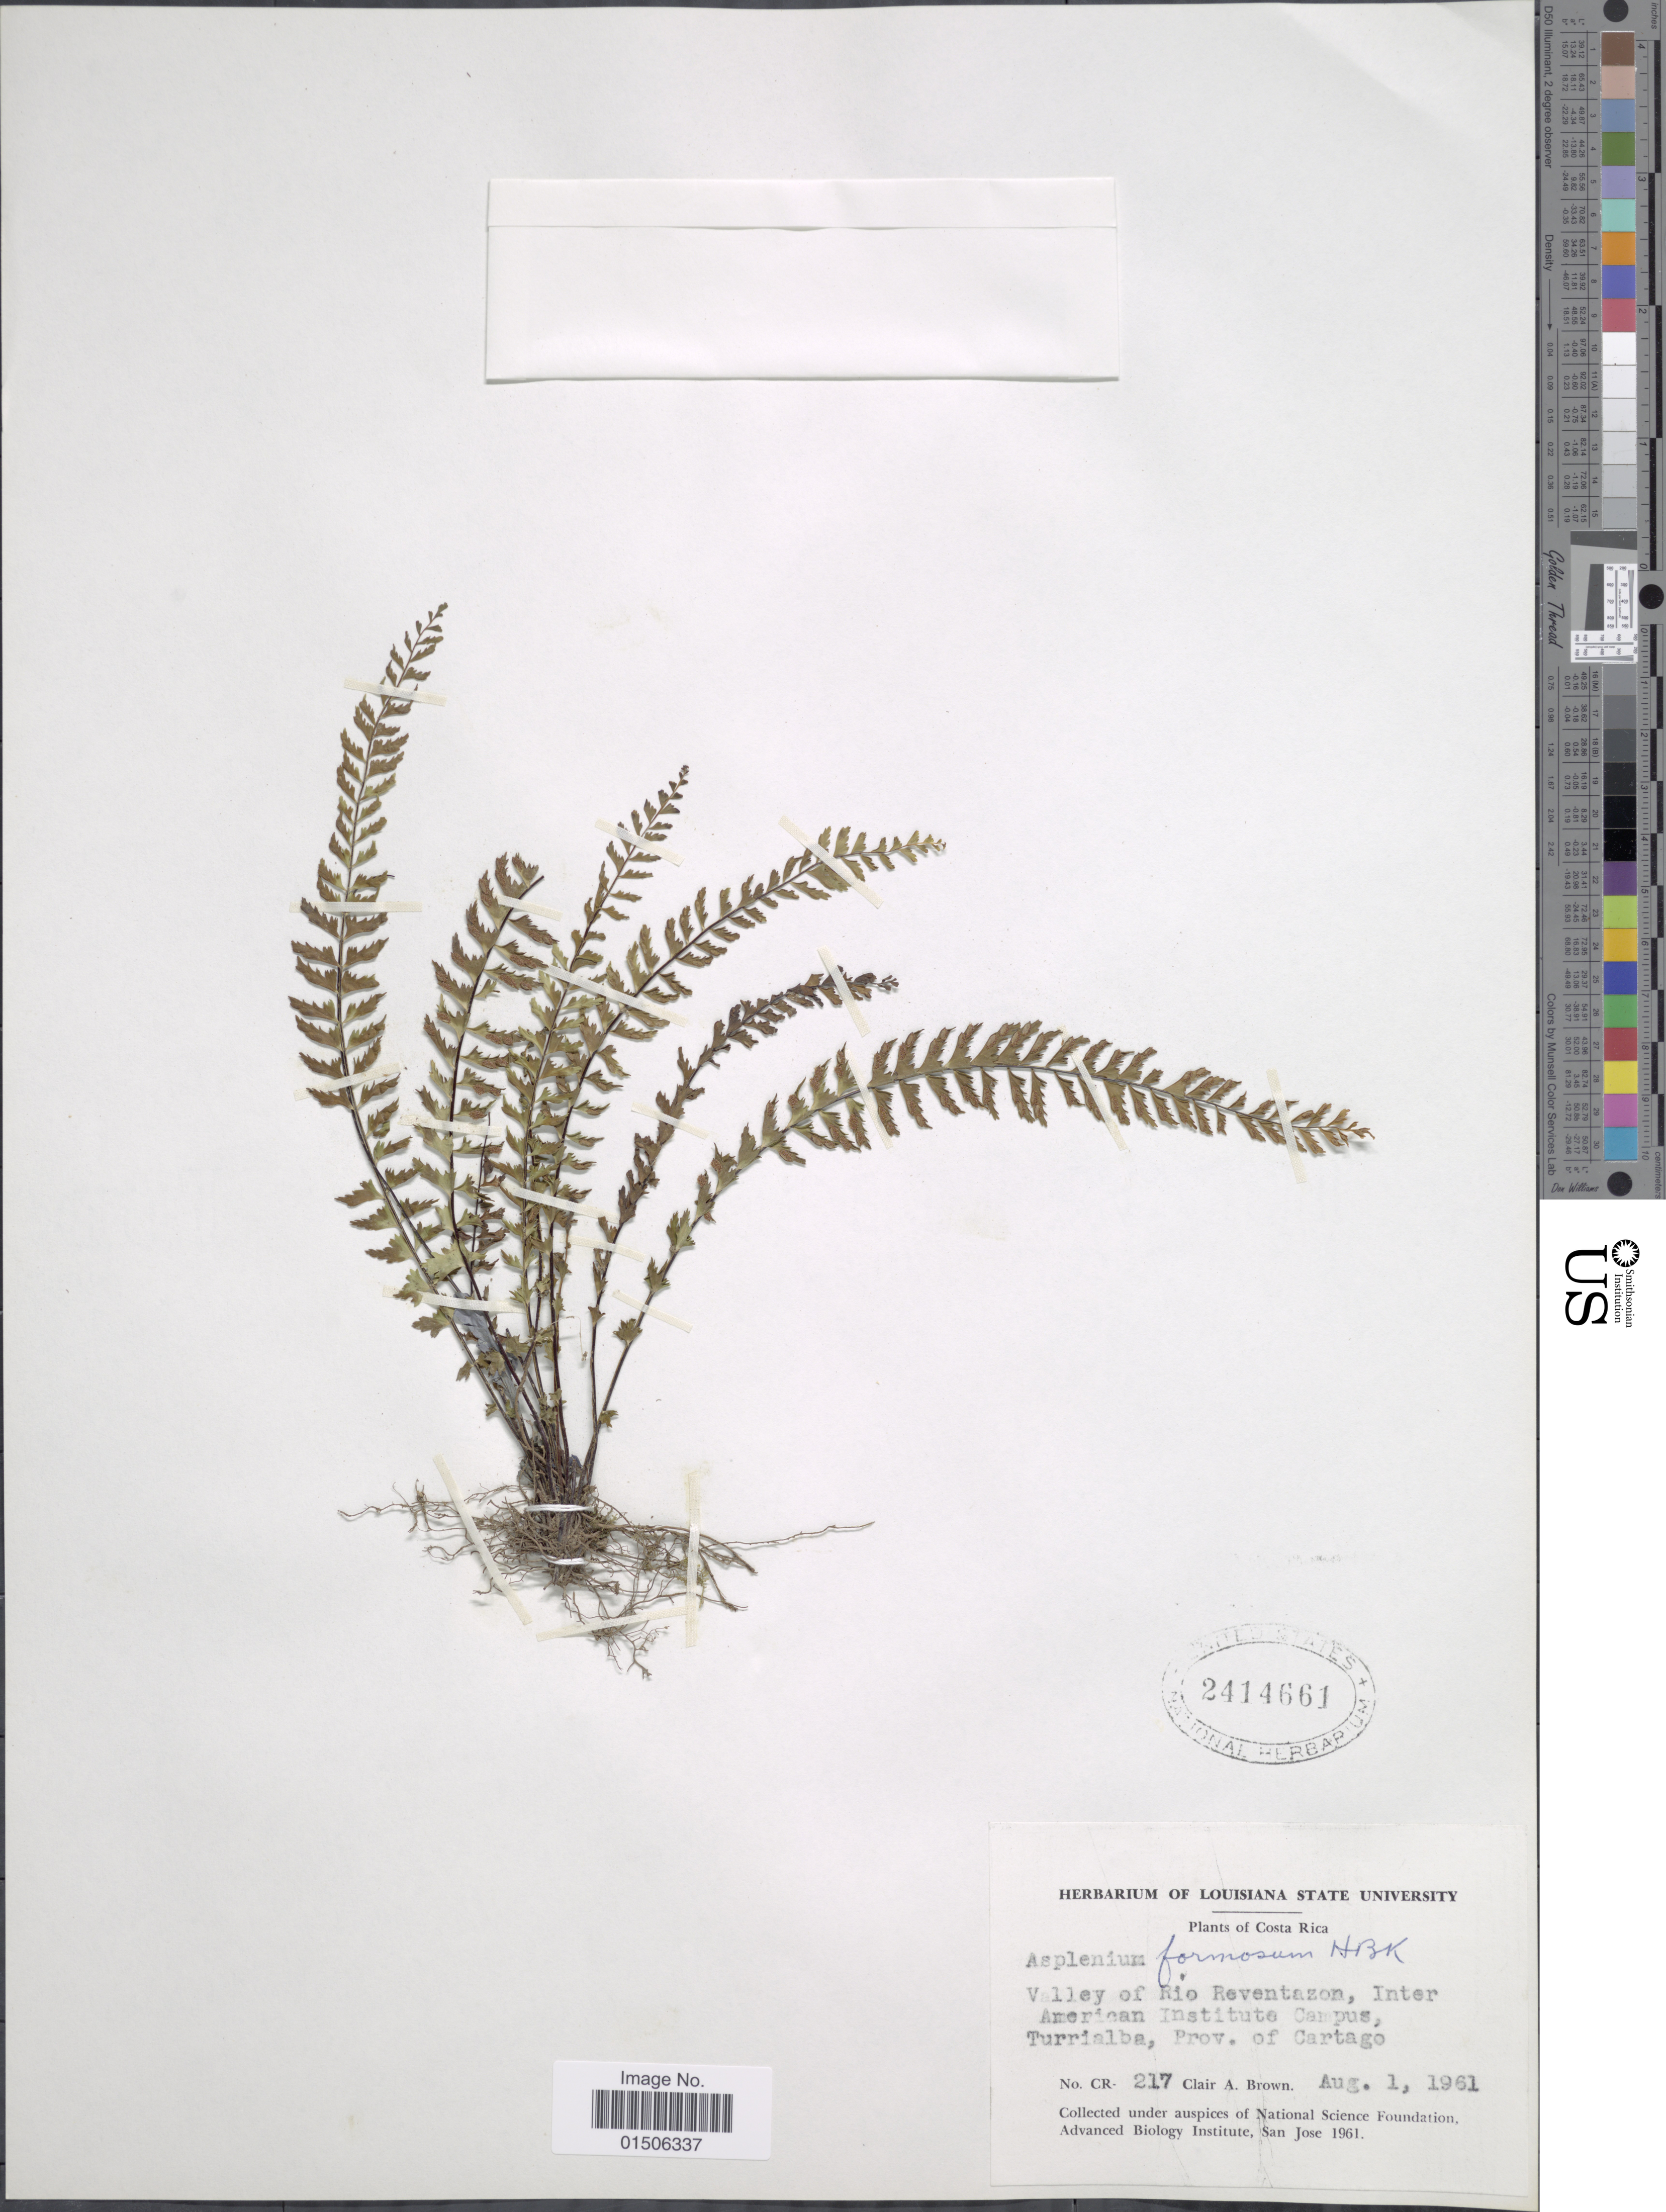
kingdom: Plantae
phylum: Tracheophyta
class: Polypodiopsida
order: Polypodiales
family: Aspleniaceae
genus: Asplenium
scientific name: Asplenium formosum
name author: Willd.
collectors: C. A. Brown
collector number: CR-217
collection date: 1961-08-01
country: Costa Rica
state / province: Cartago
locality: Valley of Río Reventazon, Inter American Institute Campus, Turrialba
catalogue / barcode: US 2414661